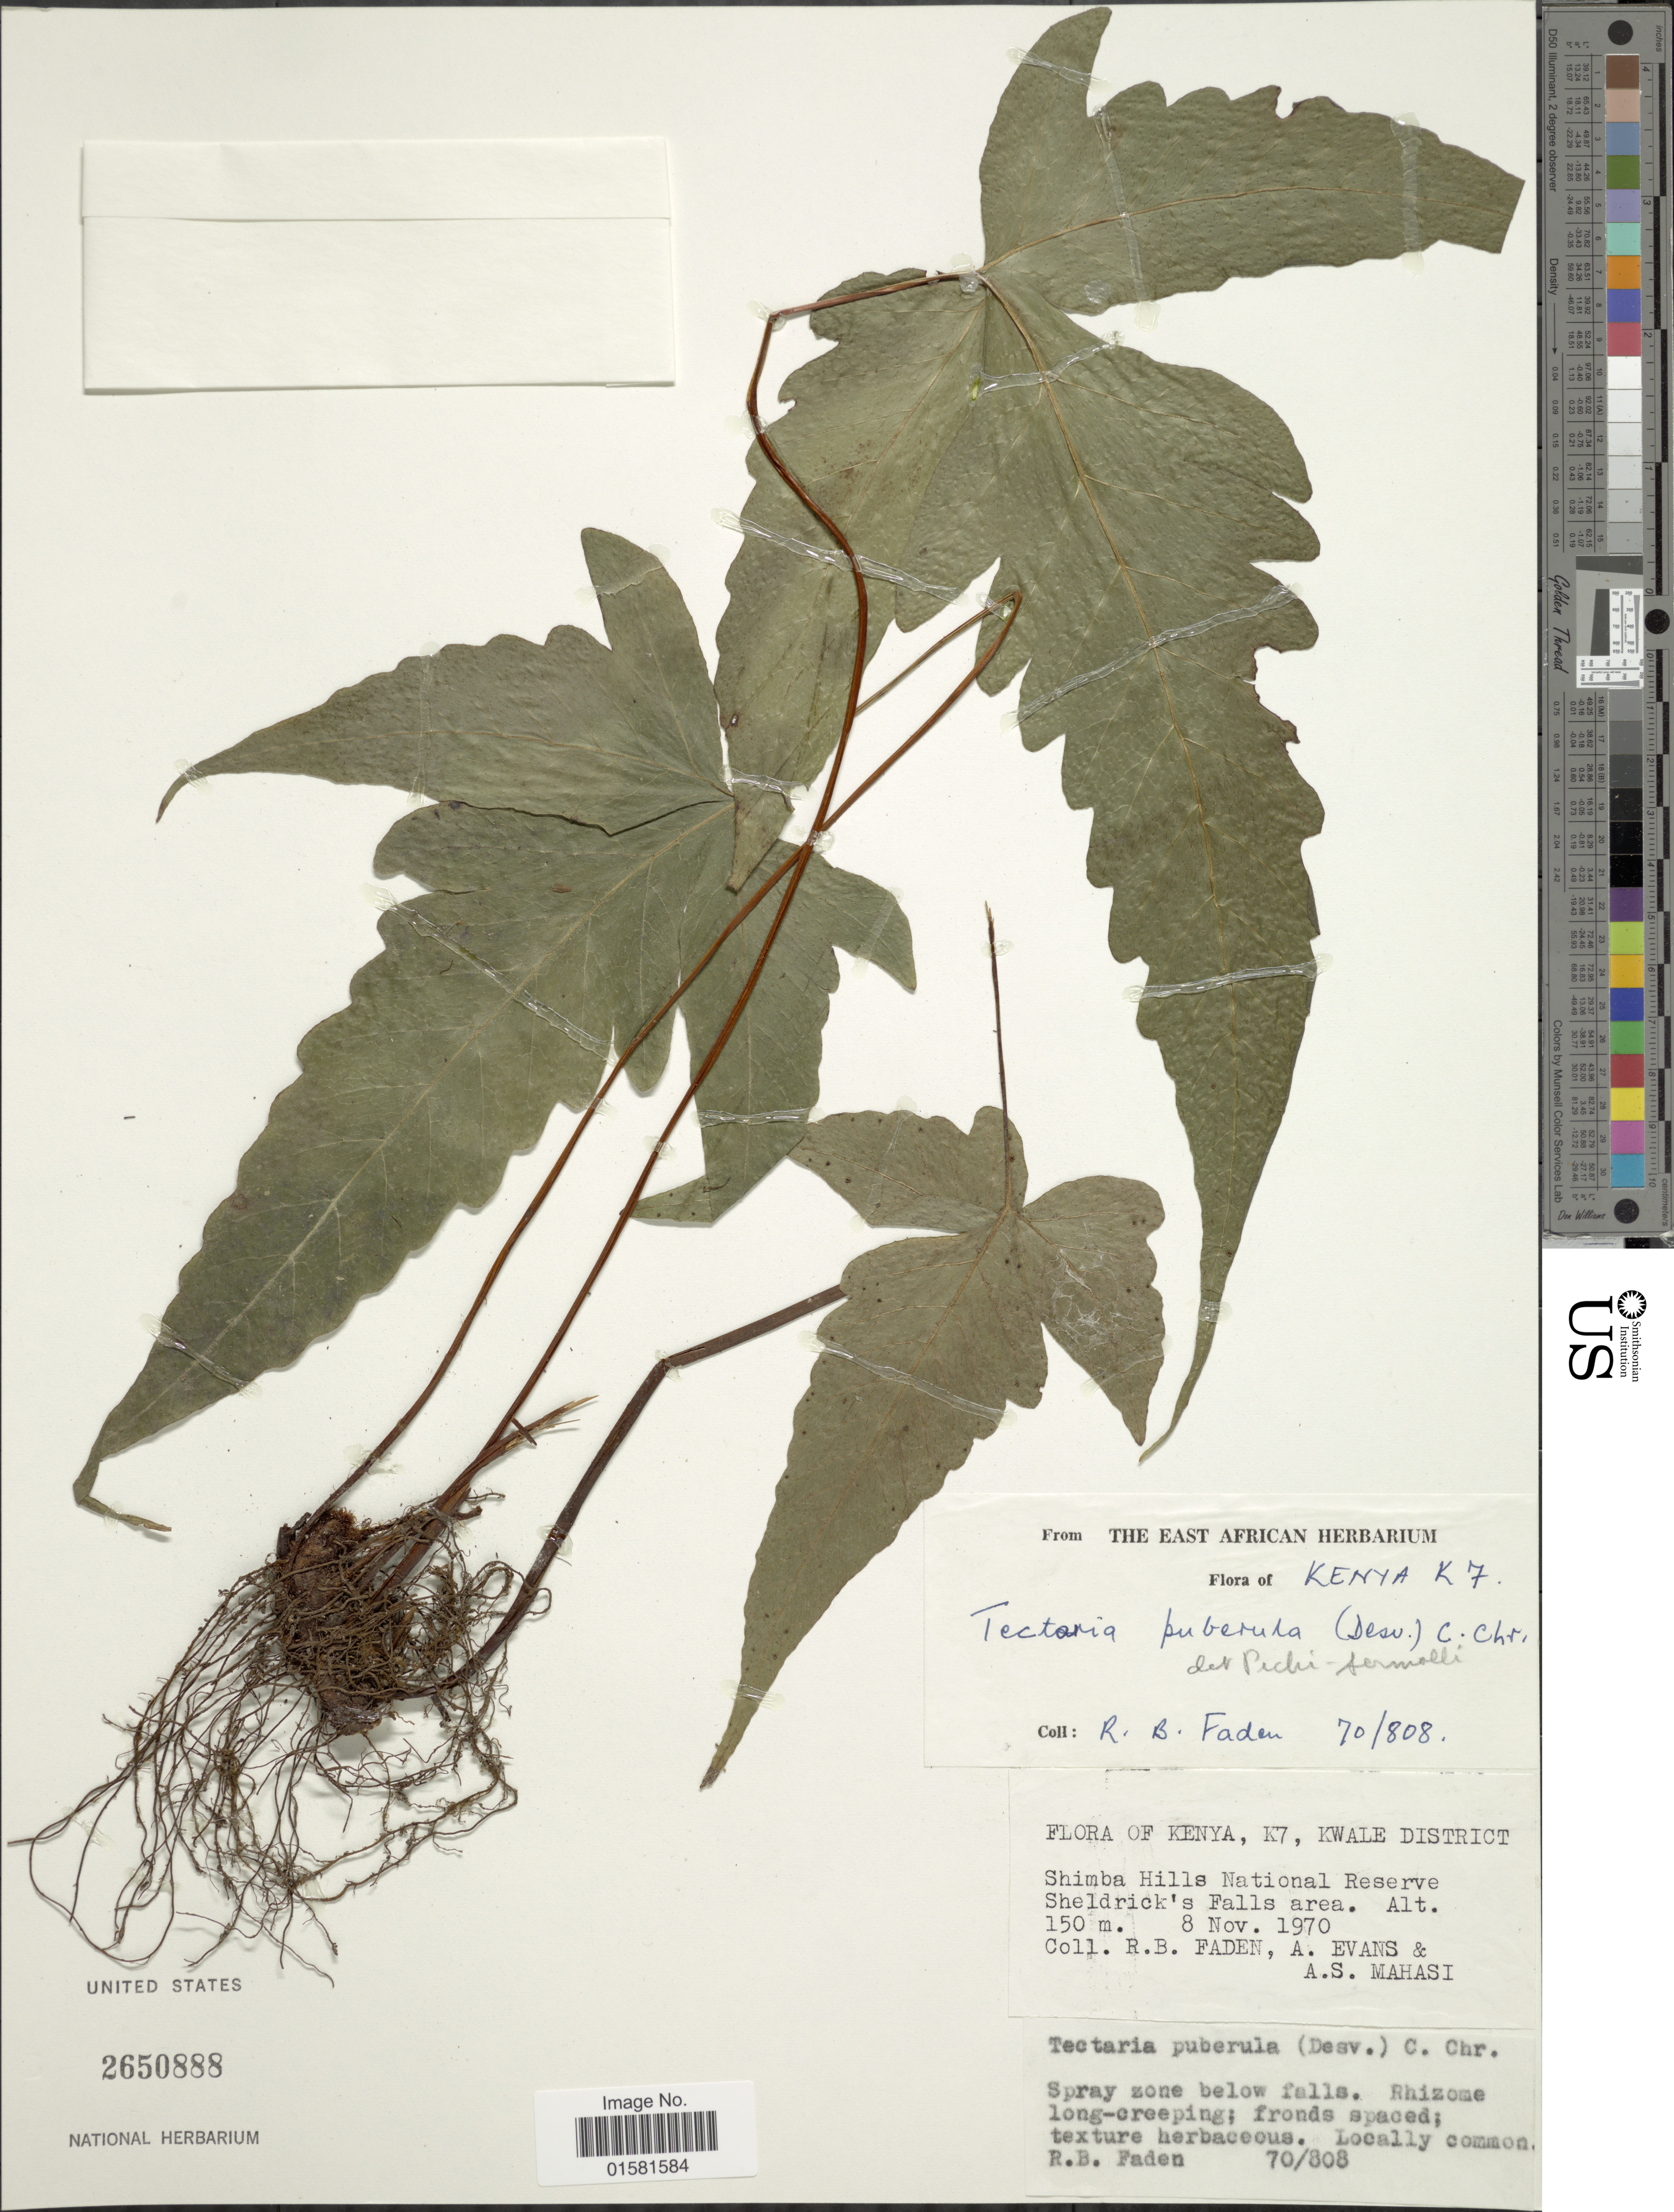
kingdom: Plantae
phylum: Tracheophyta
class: Polypodiopsida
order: Polypodiales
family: Tectariaceae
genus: Tectaria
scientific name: Tectaria puberula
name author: (Desv.) C. Chr.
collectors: R. B. Faden, A. Evans & A. Mahasi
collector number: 70/808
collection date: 1970-11-08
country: Kenya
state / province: Kwale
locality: Kenya, Kwale District, Shimba hills National Reserve Sheldrick's Falls area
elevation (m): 150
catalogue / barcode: US 2650888